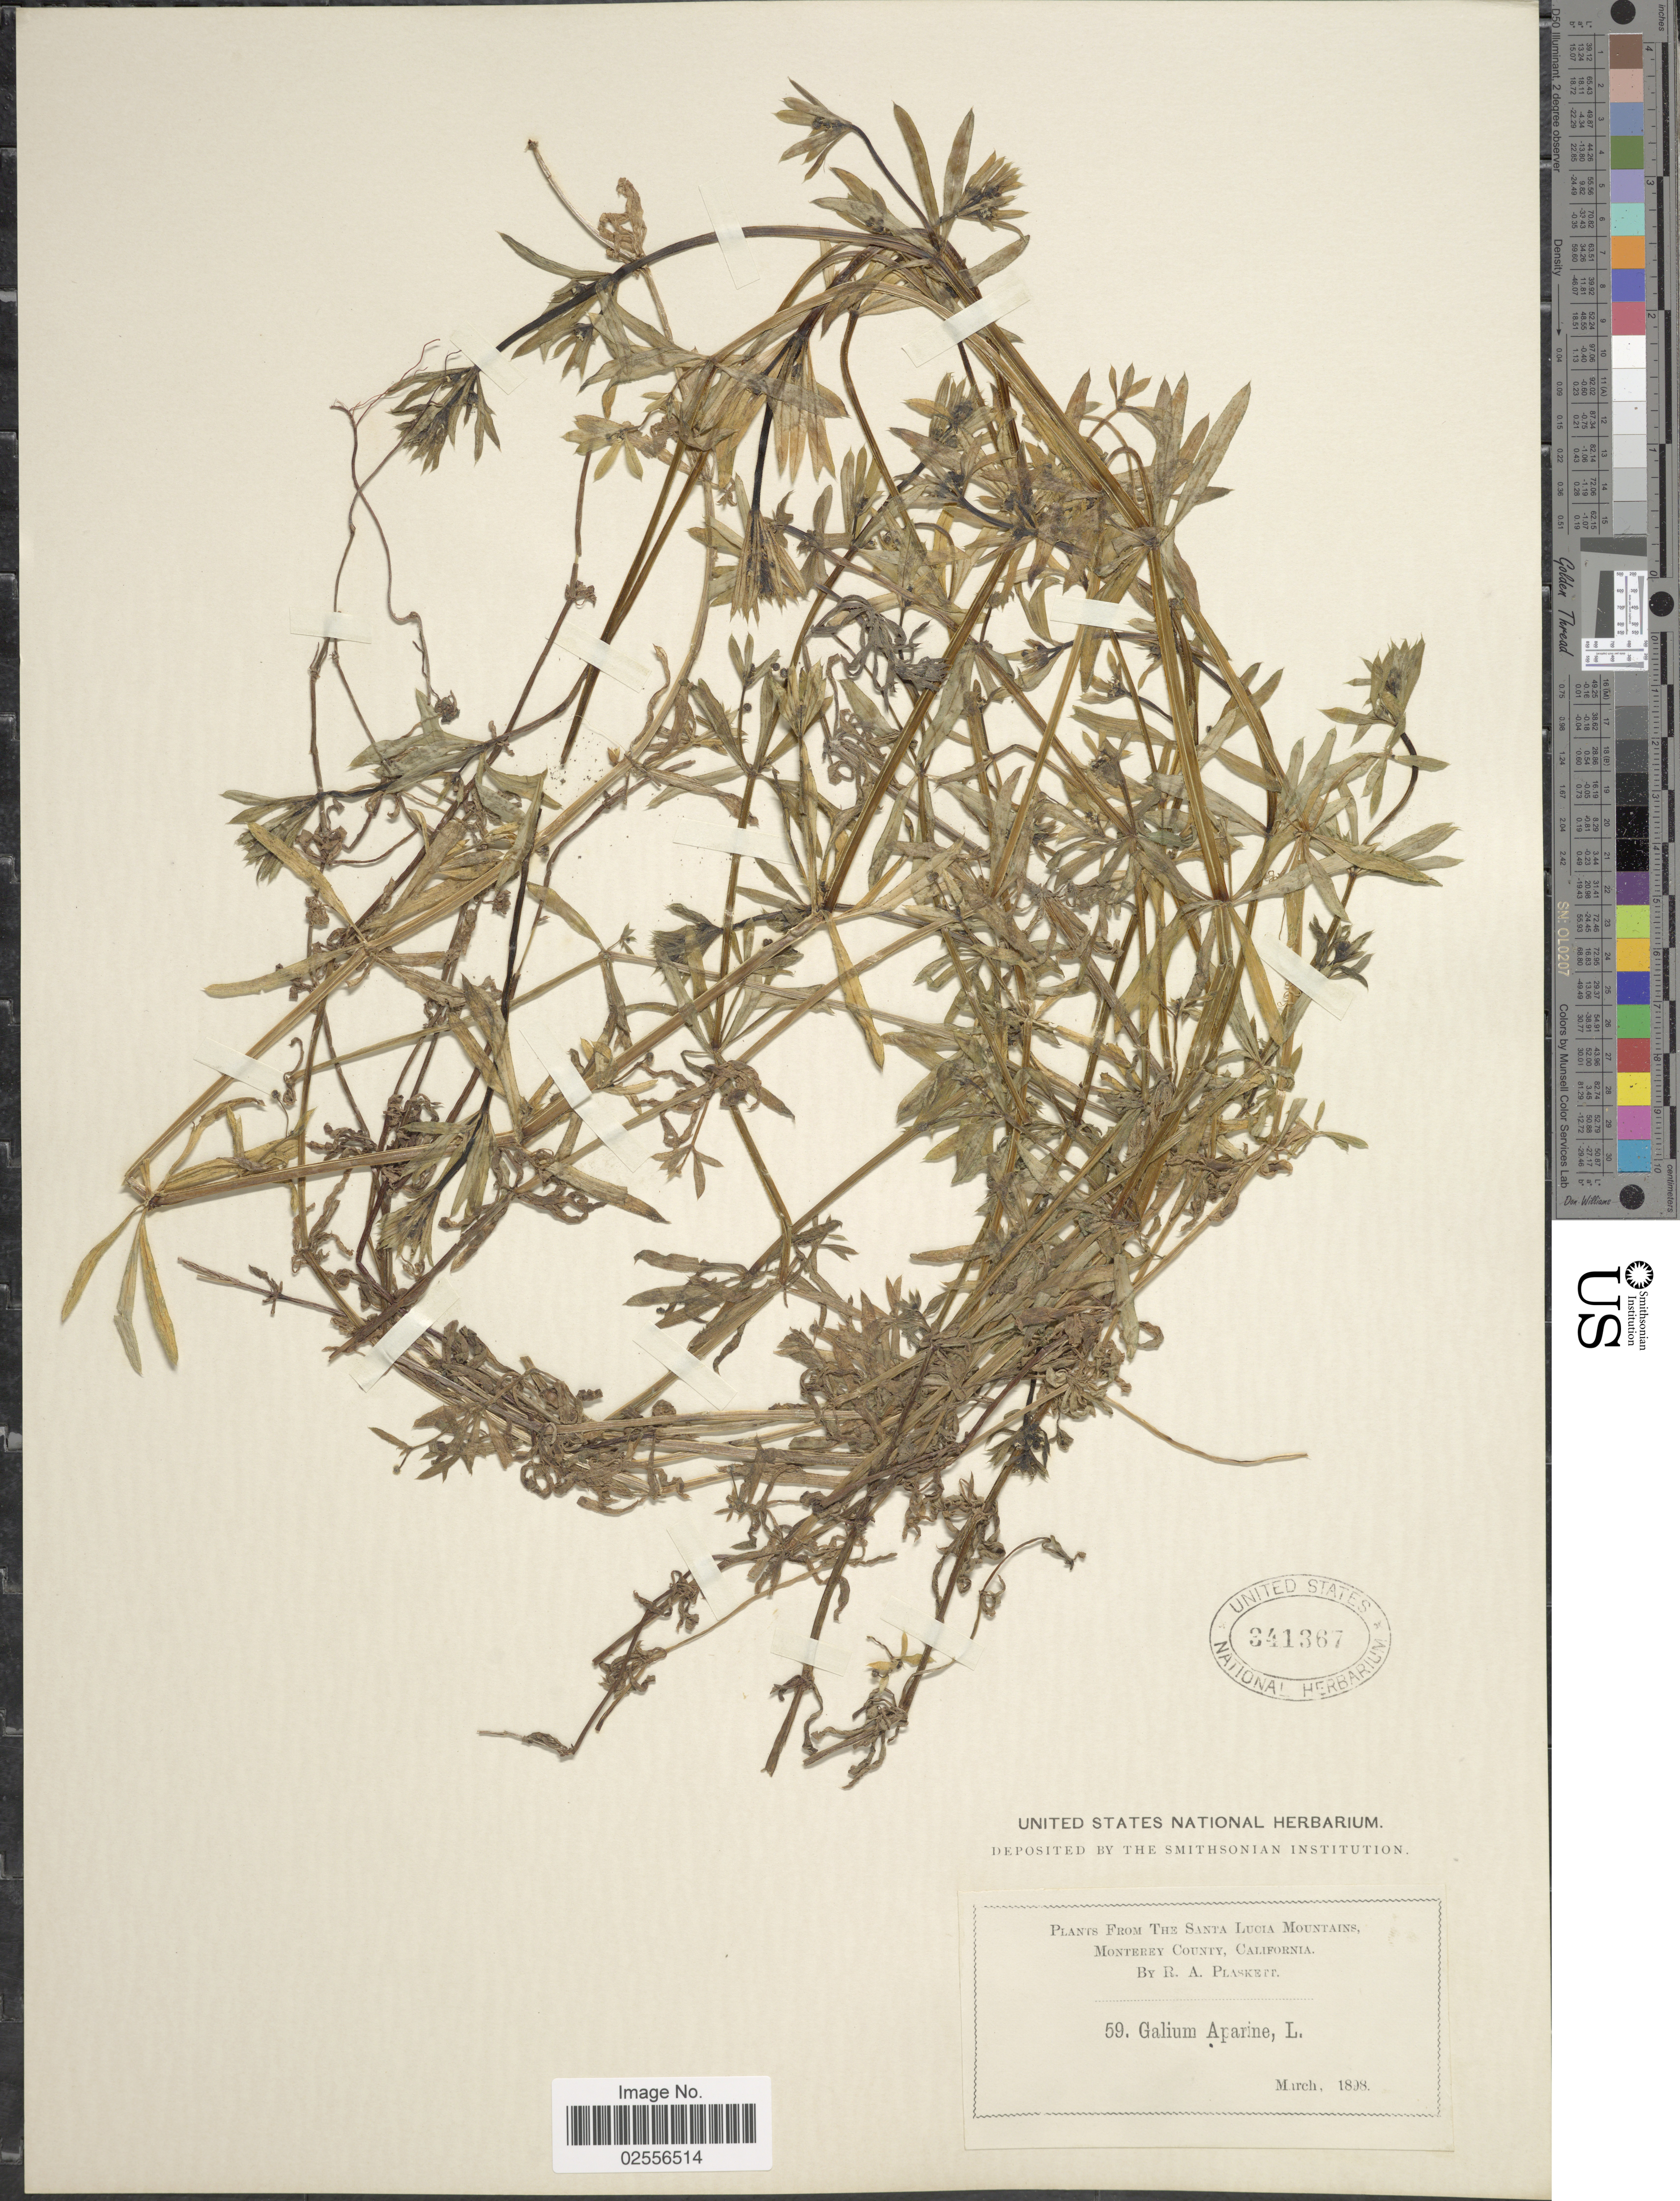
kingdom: Plantae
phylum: Tracheophyta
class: Magnoliopsida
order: Gentianales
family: Rubiaceae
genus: Galium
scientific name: Galium aparine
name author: L.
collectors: R. Plaskett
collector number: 59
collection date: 1898-03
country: United States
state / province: California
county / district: Monterey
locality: The Santa Lucia Mountains, Monterey County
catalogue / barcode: US 341367